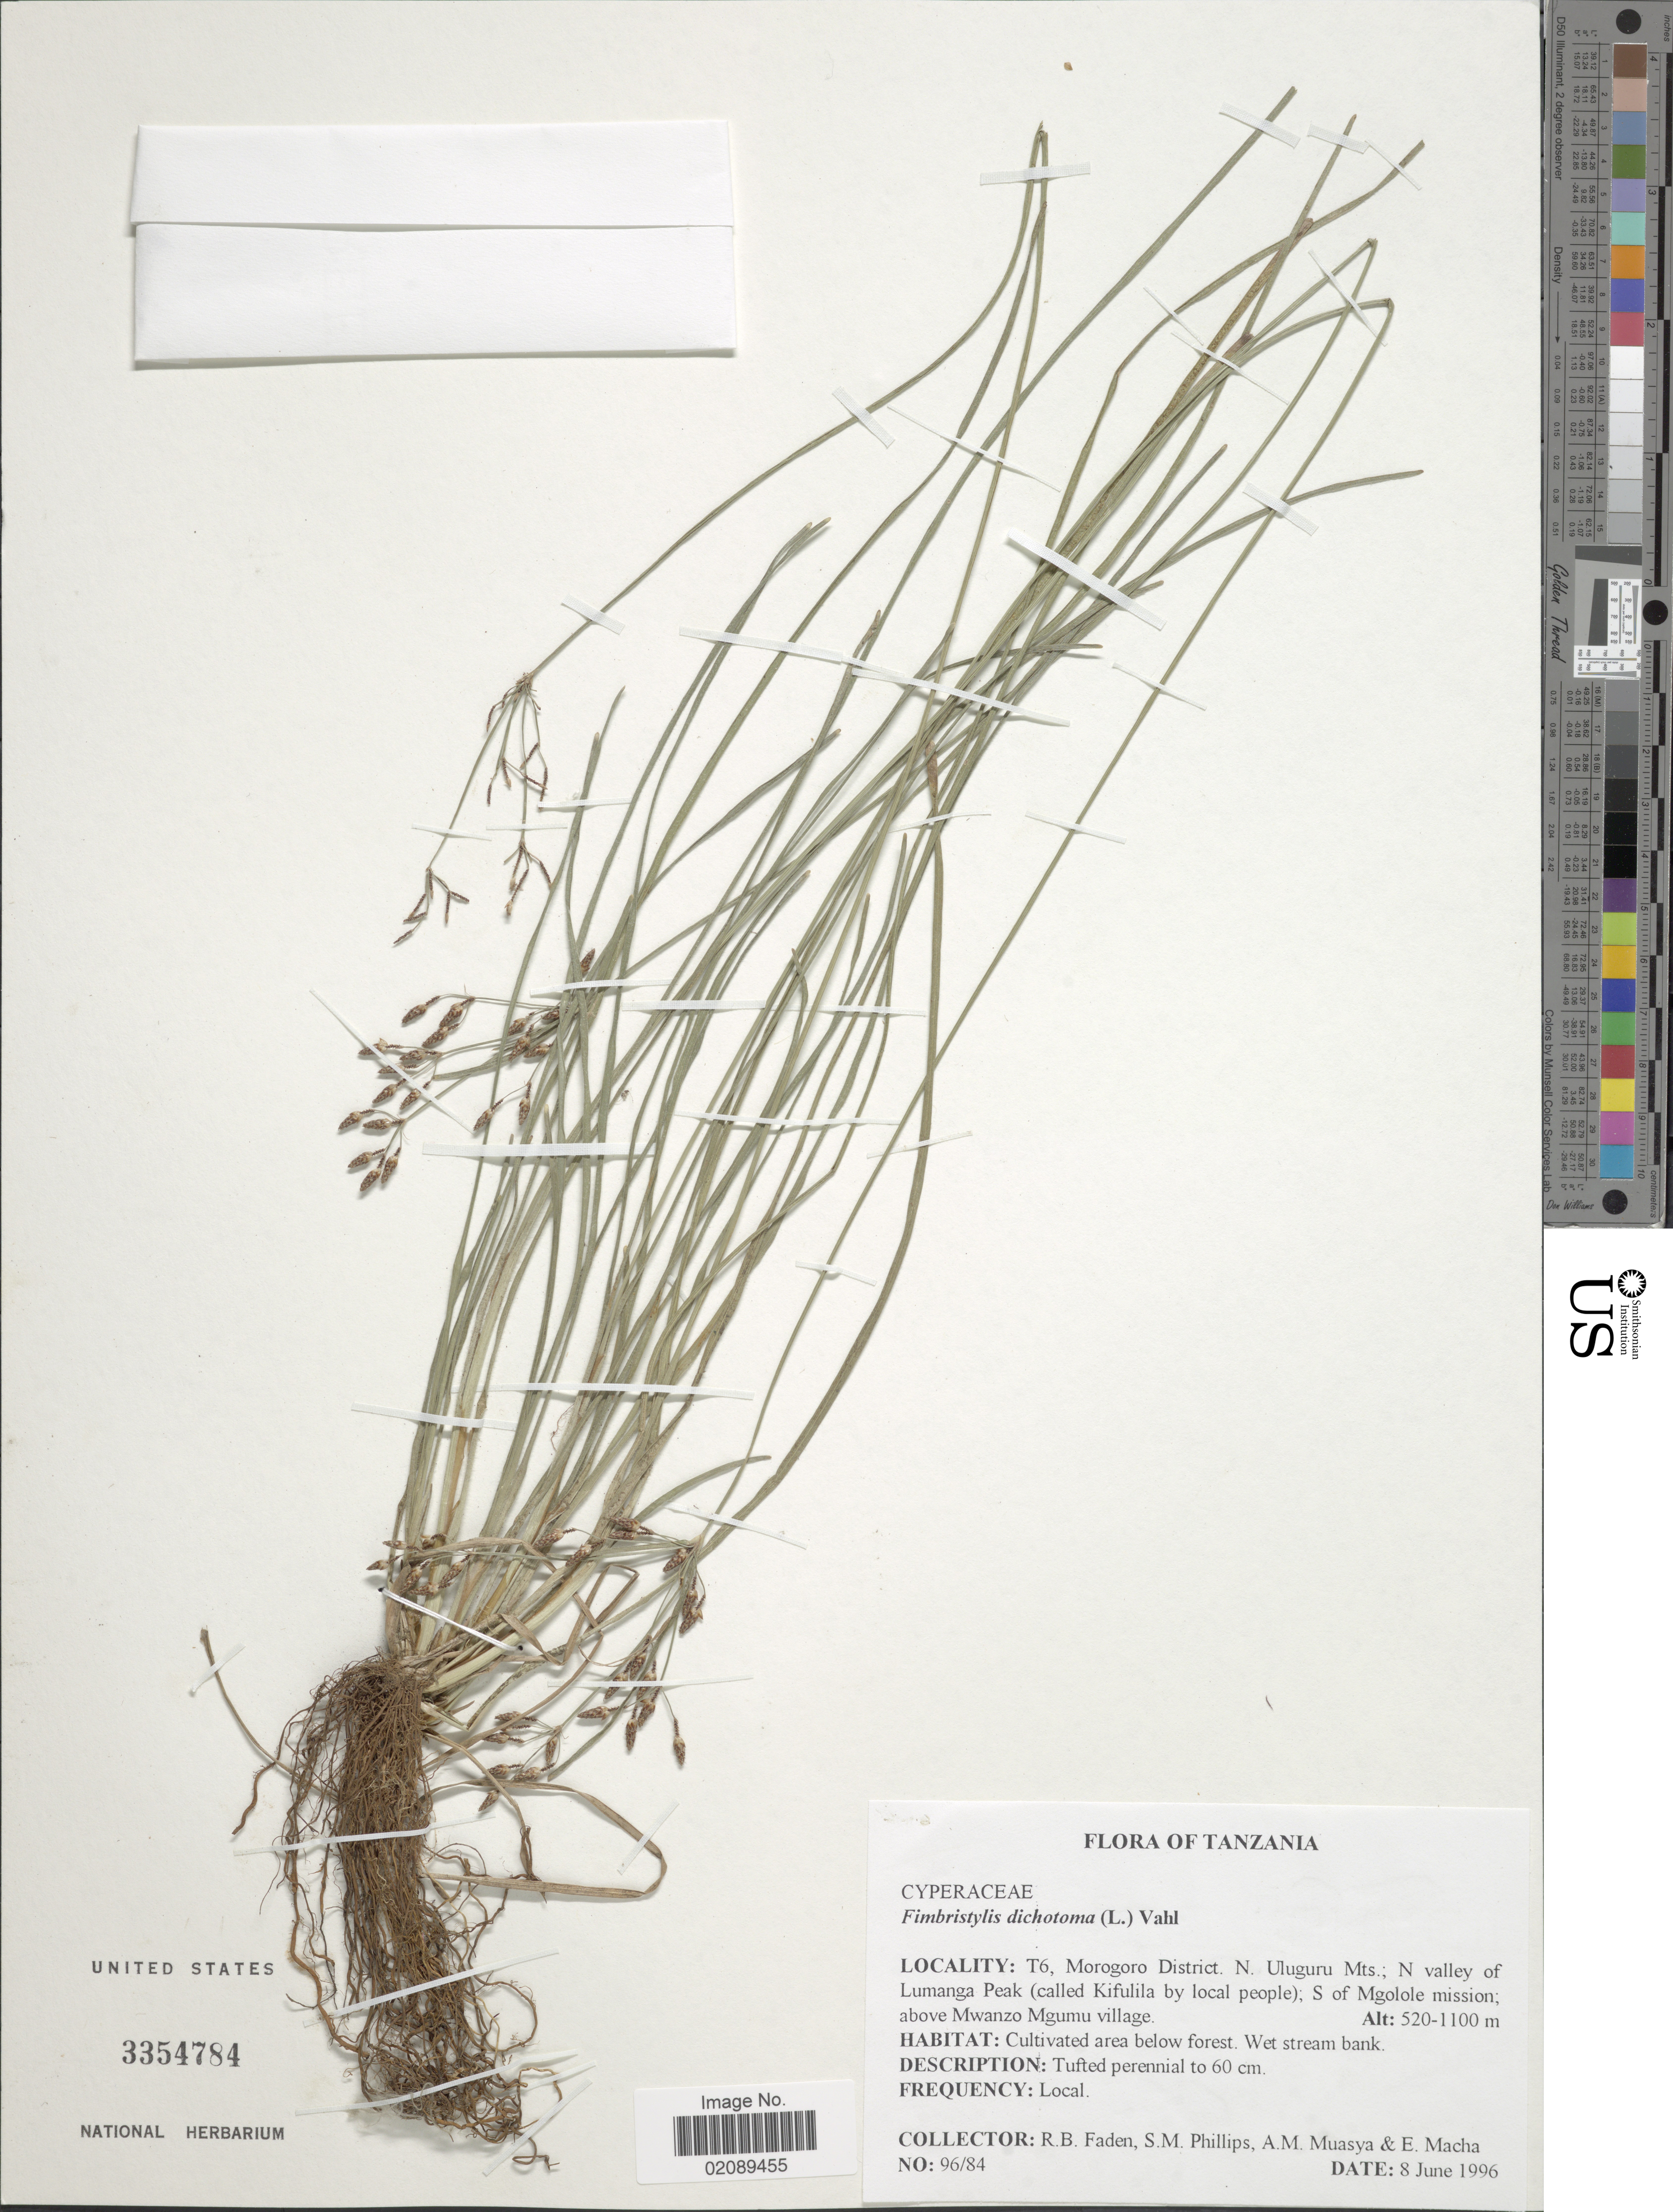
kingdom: Plantae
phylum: Tracheophyta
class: Liliopsida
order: Poales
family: Cyperaceae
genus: Fimbristylis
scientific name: Fimbristylis dichotoma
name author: (L.) Vahl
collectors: R. B. Faden, S. M. Phillips, A. Muasya & E. Macha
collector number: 96/84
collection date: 1996-06-08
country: Tanzania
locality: T6, Morogoro District, N. Uluguru Mts.; N valley of Lumanga Peak (called Kifulila by local people); S of Mgolole mission, above Mwanzo Mgumu village, cultivated area below forest, wet stream bank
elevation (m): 520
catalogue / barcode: US 3354784